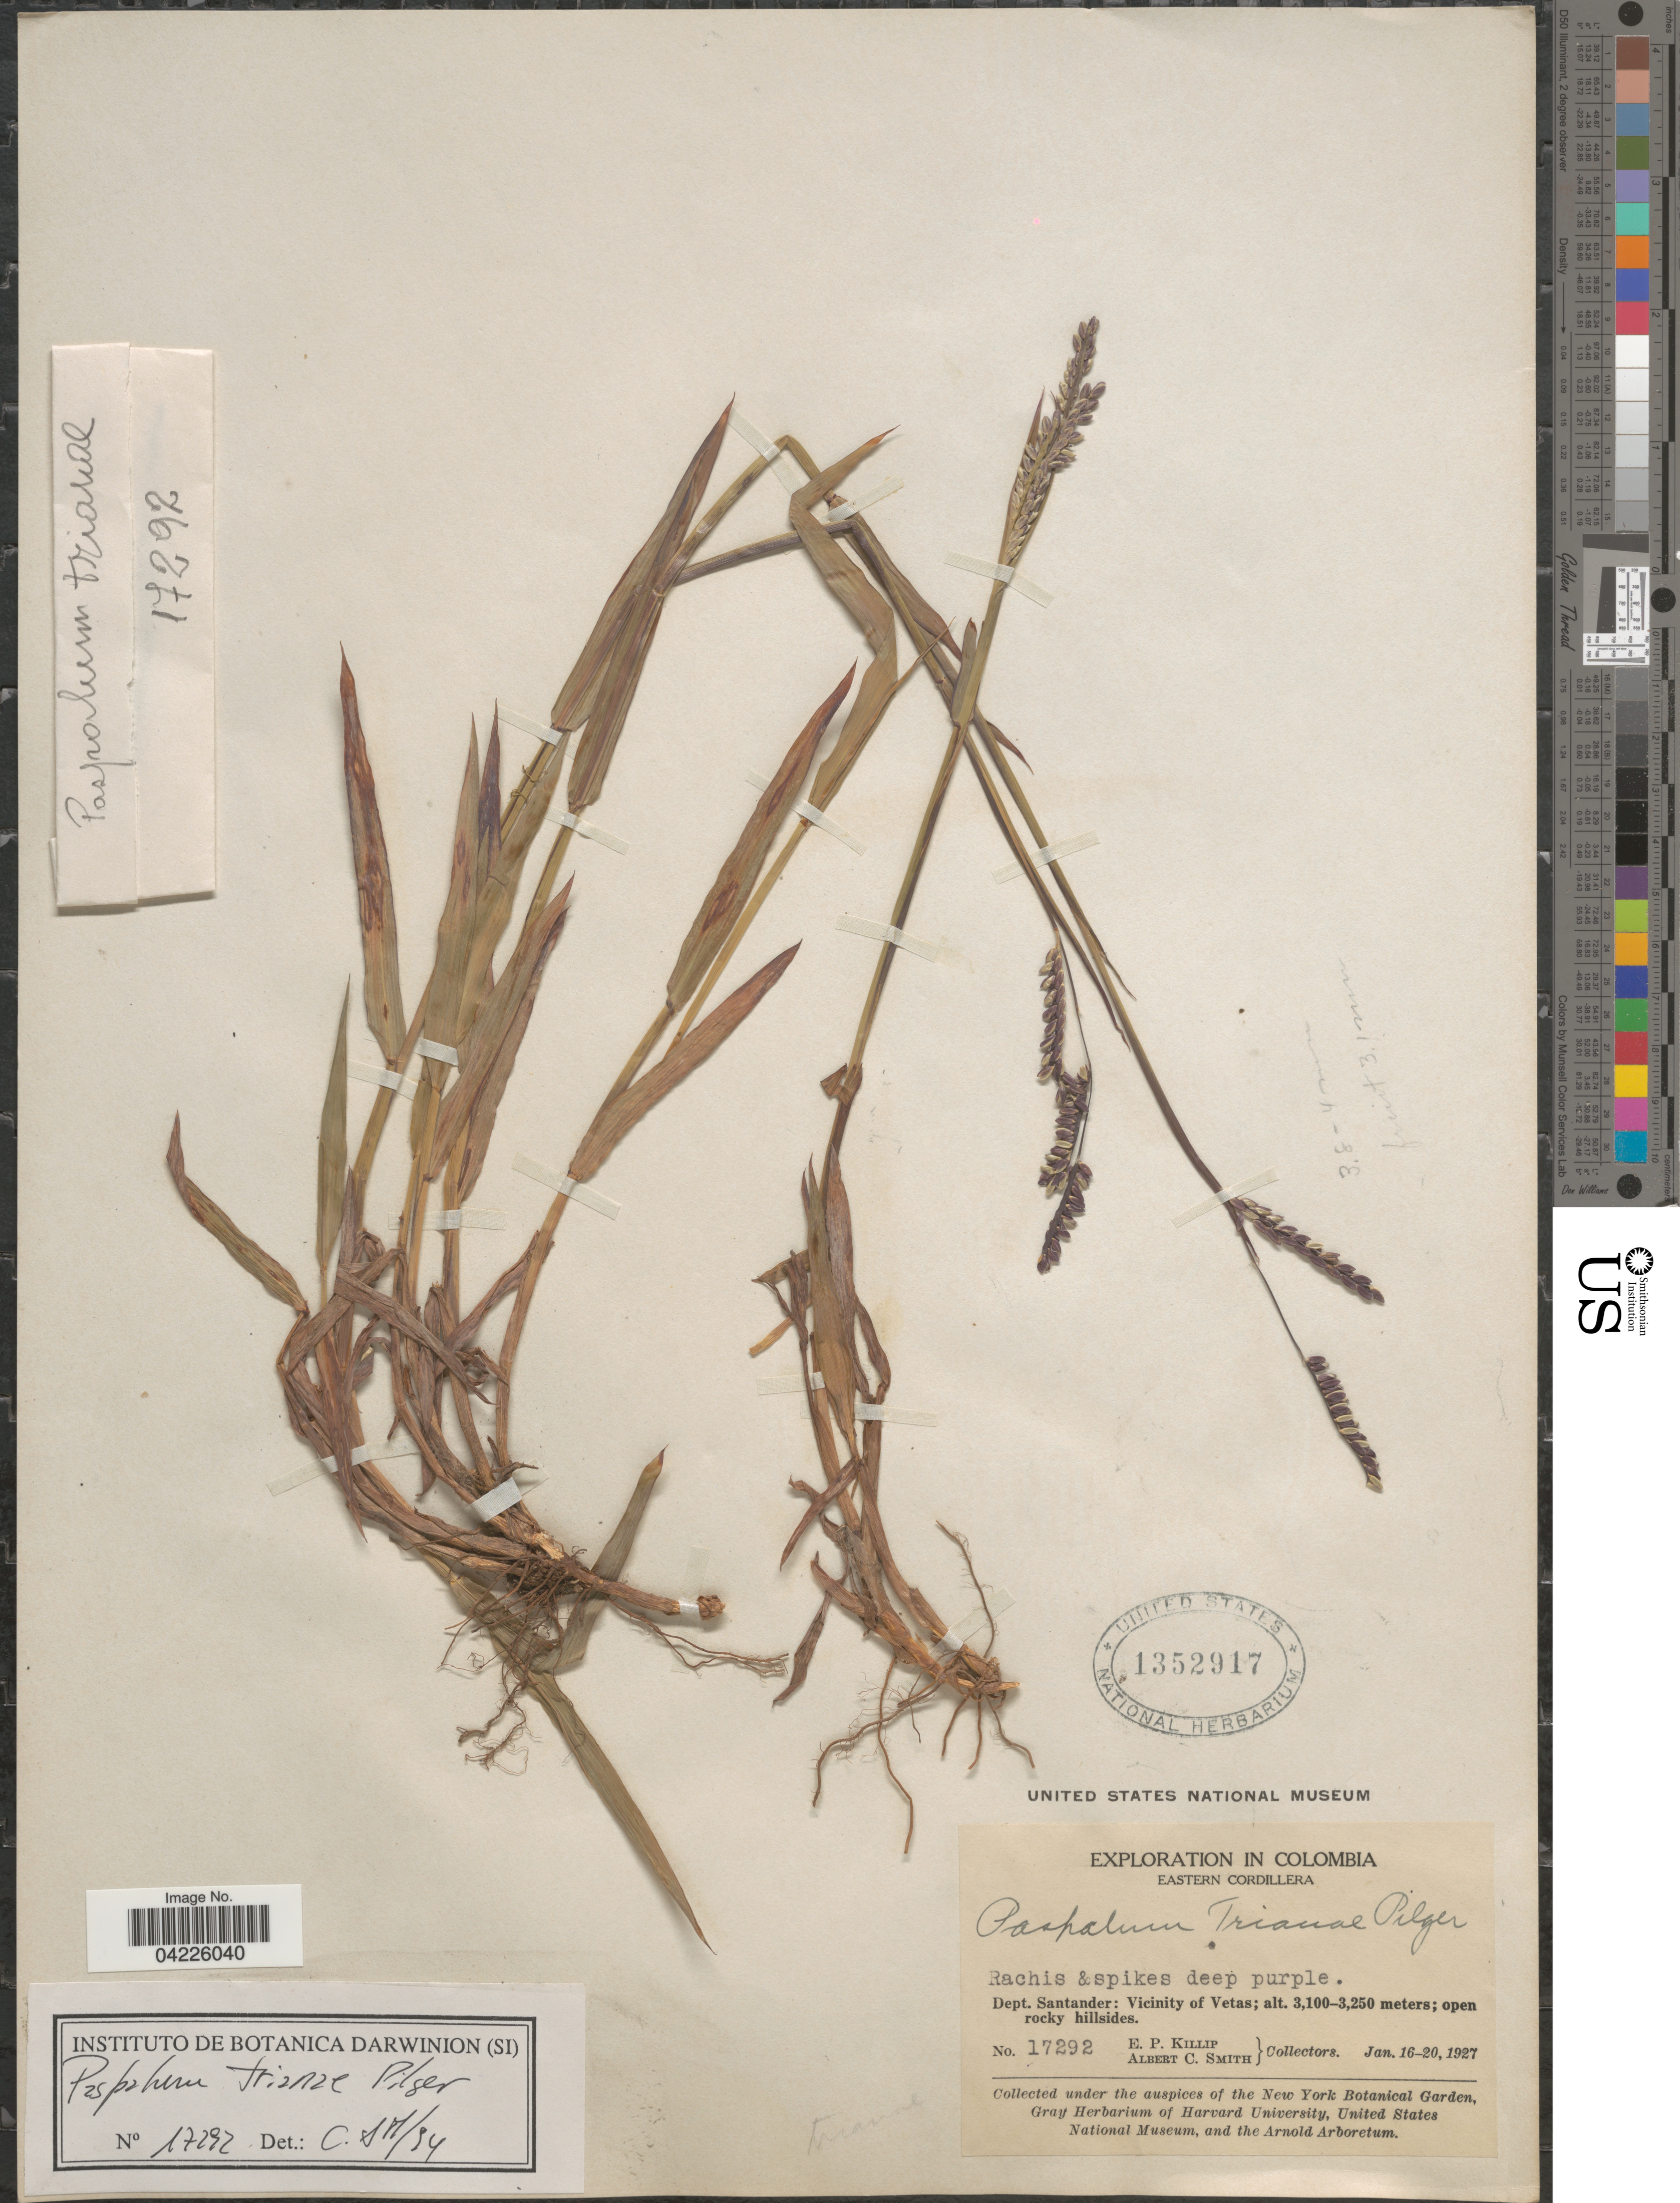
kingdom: Plantae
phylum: Tracheophyta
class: Liliopsida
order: Poales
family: Poaceae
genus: Paspalum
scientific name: Paspalum trianae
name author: Pilg.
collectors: E. P. Killip & A. C. Smith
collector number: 17292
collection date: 1927-01-16/1927-01-20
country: Colombia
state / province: Santander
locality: Exploration in Colombia. Eastern Cordillera. Dept. Santander: Vicinity of Vetas; open rocky hillsides.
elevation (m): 3100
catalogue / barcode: US 1352917